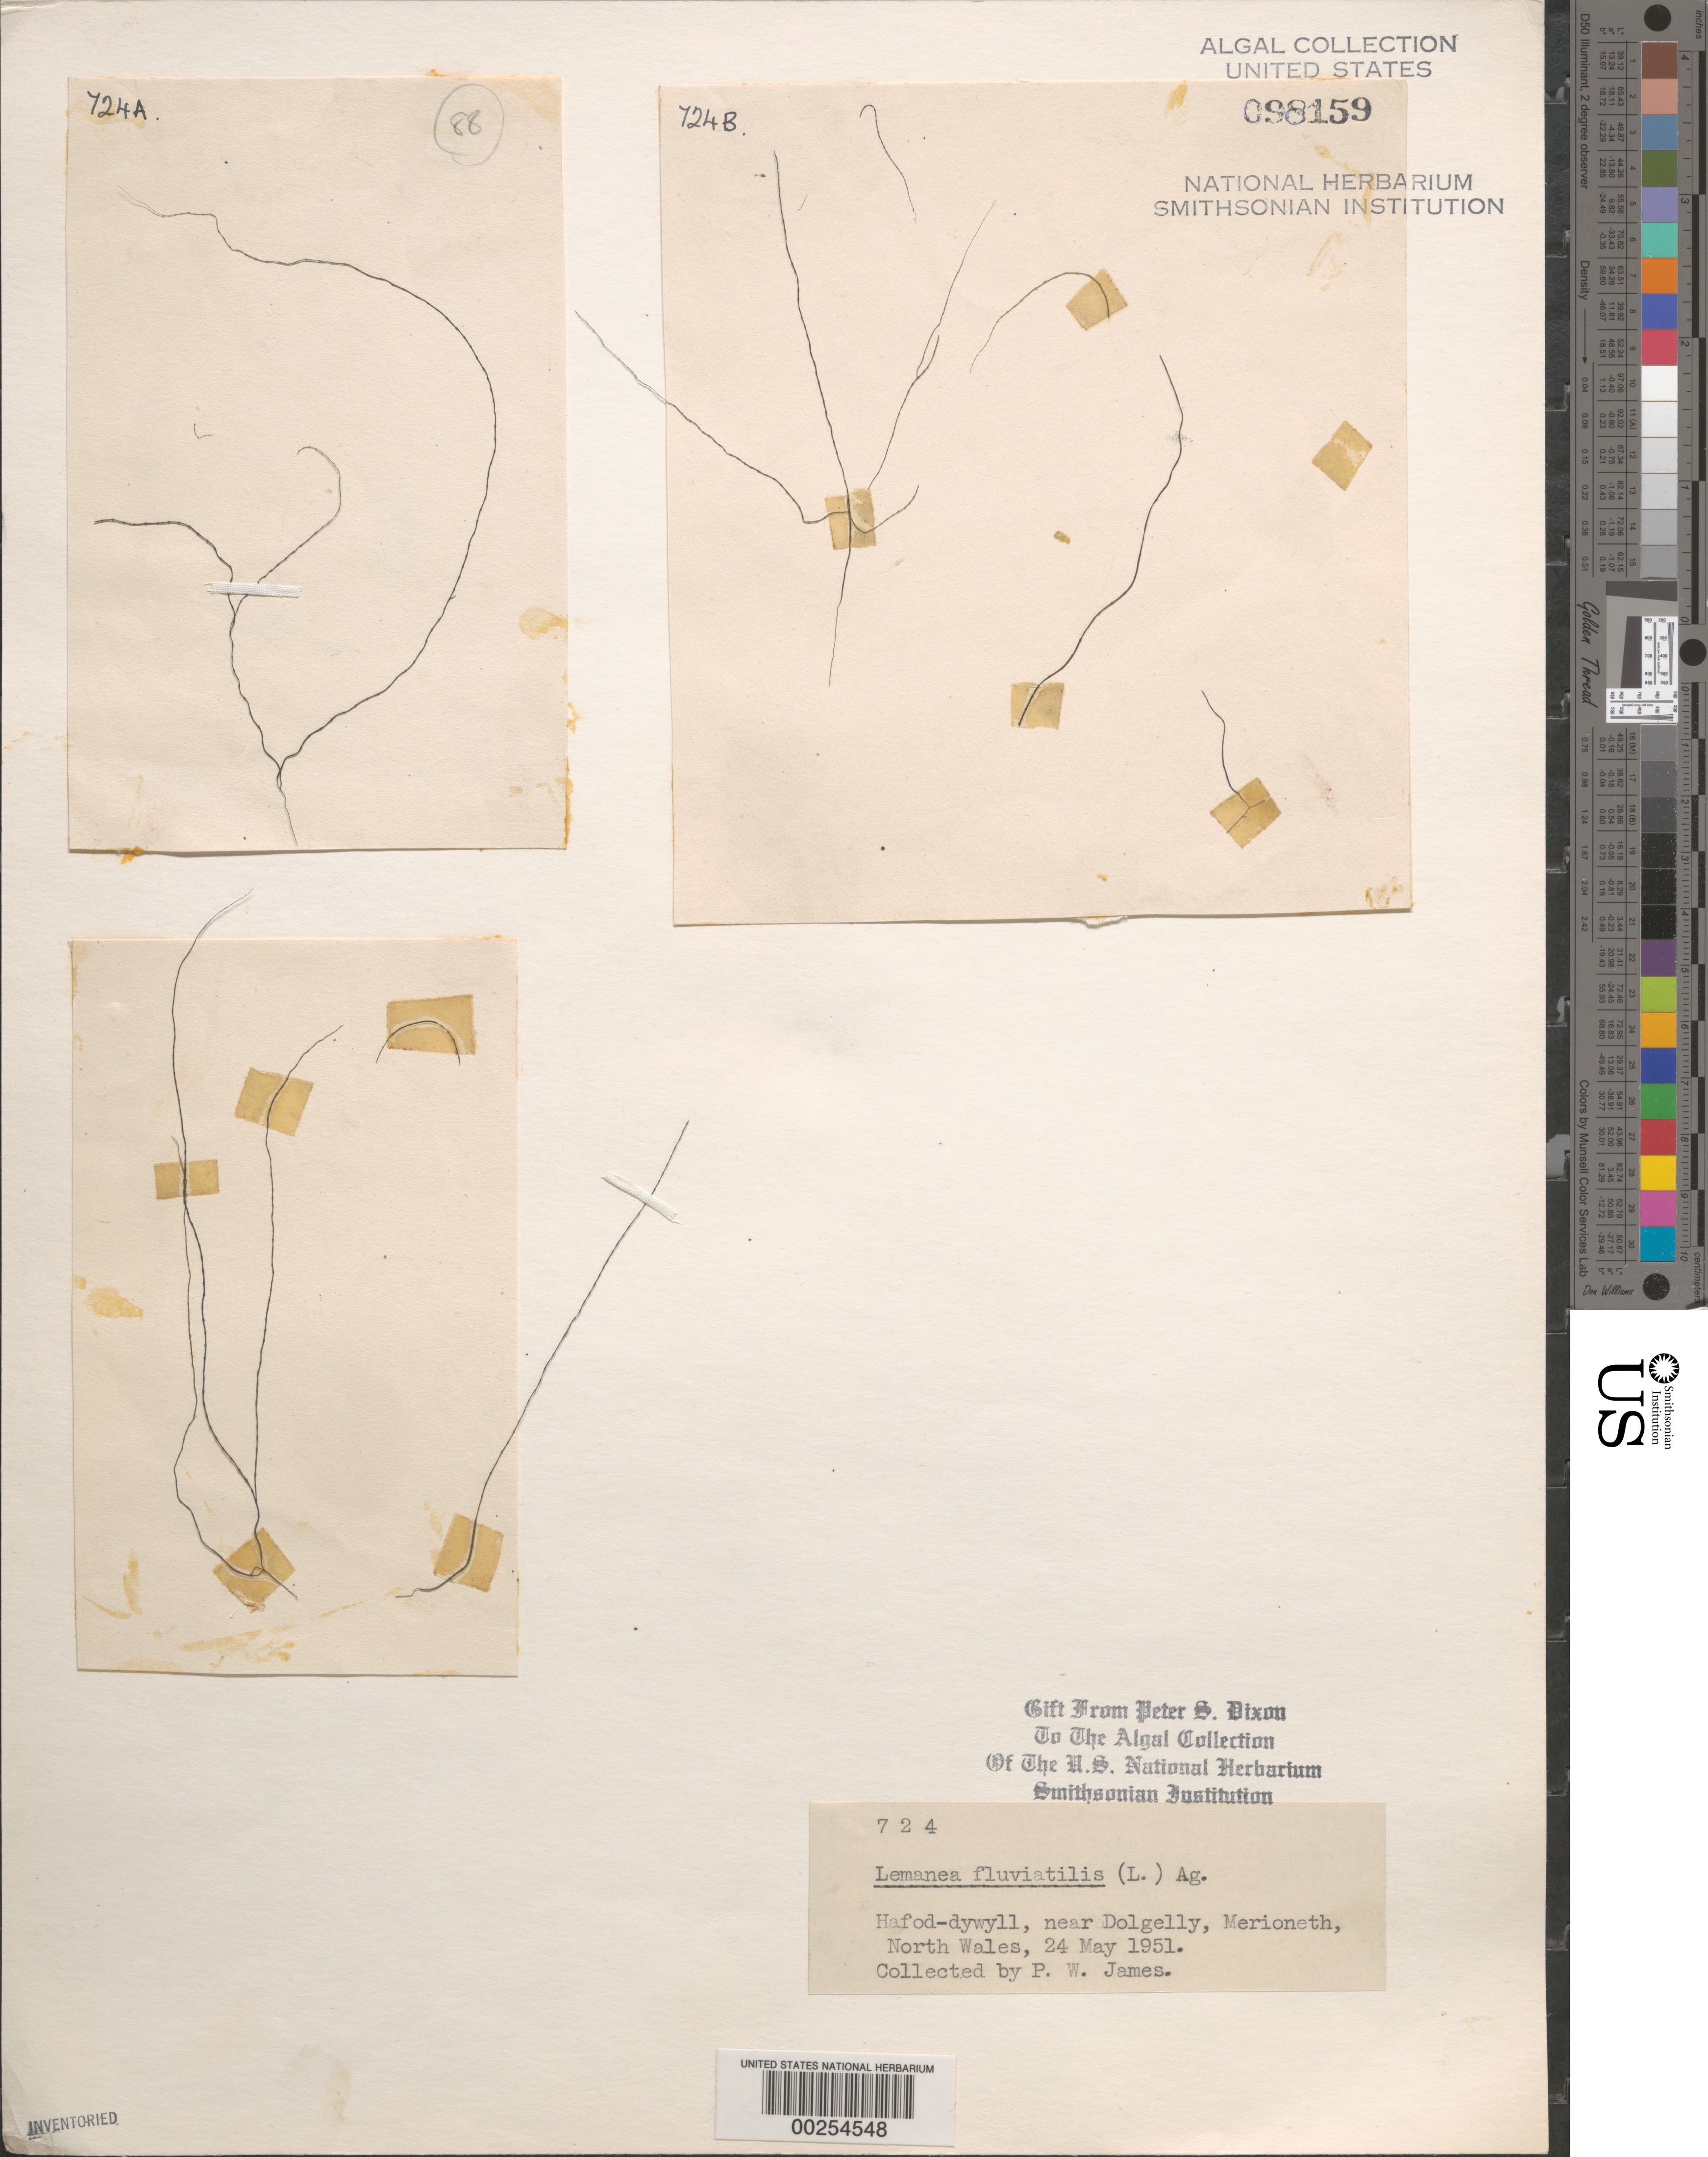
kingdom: Plantae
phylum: Rhodophyta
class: Florideophyceae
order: Batrachospermales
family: Lemaneaceae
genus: Lemanea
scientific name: Lemanea fluviatilis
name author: (L.) C. Agardh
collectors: P. James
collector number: PSD 724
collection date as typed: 24 May 1951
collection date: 1951-05-24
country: United Kingdom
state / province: Wales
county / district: Gwynedd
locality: Hafod-Dywyll, near Dolgelly, Merioneth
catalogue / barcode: US 98159